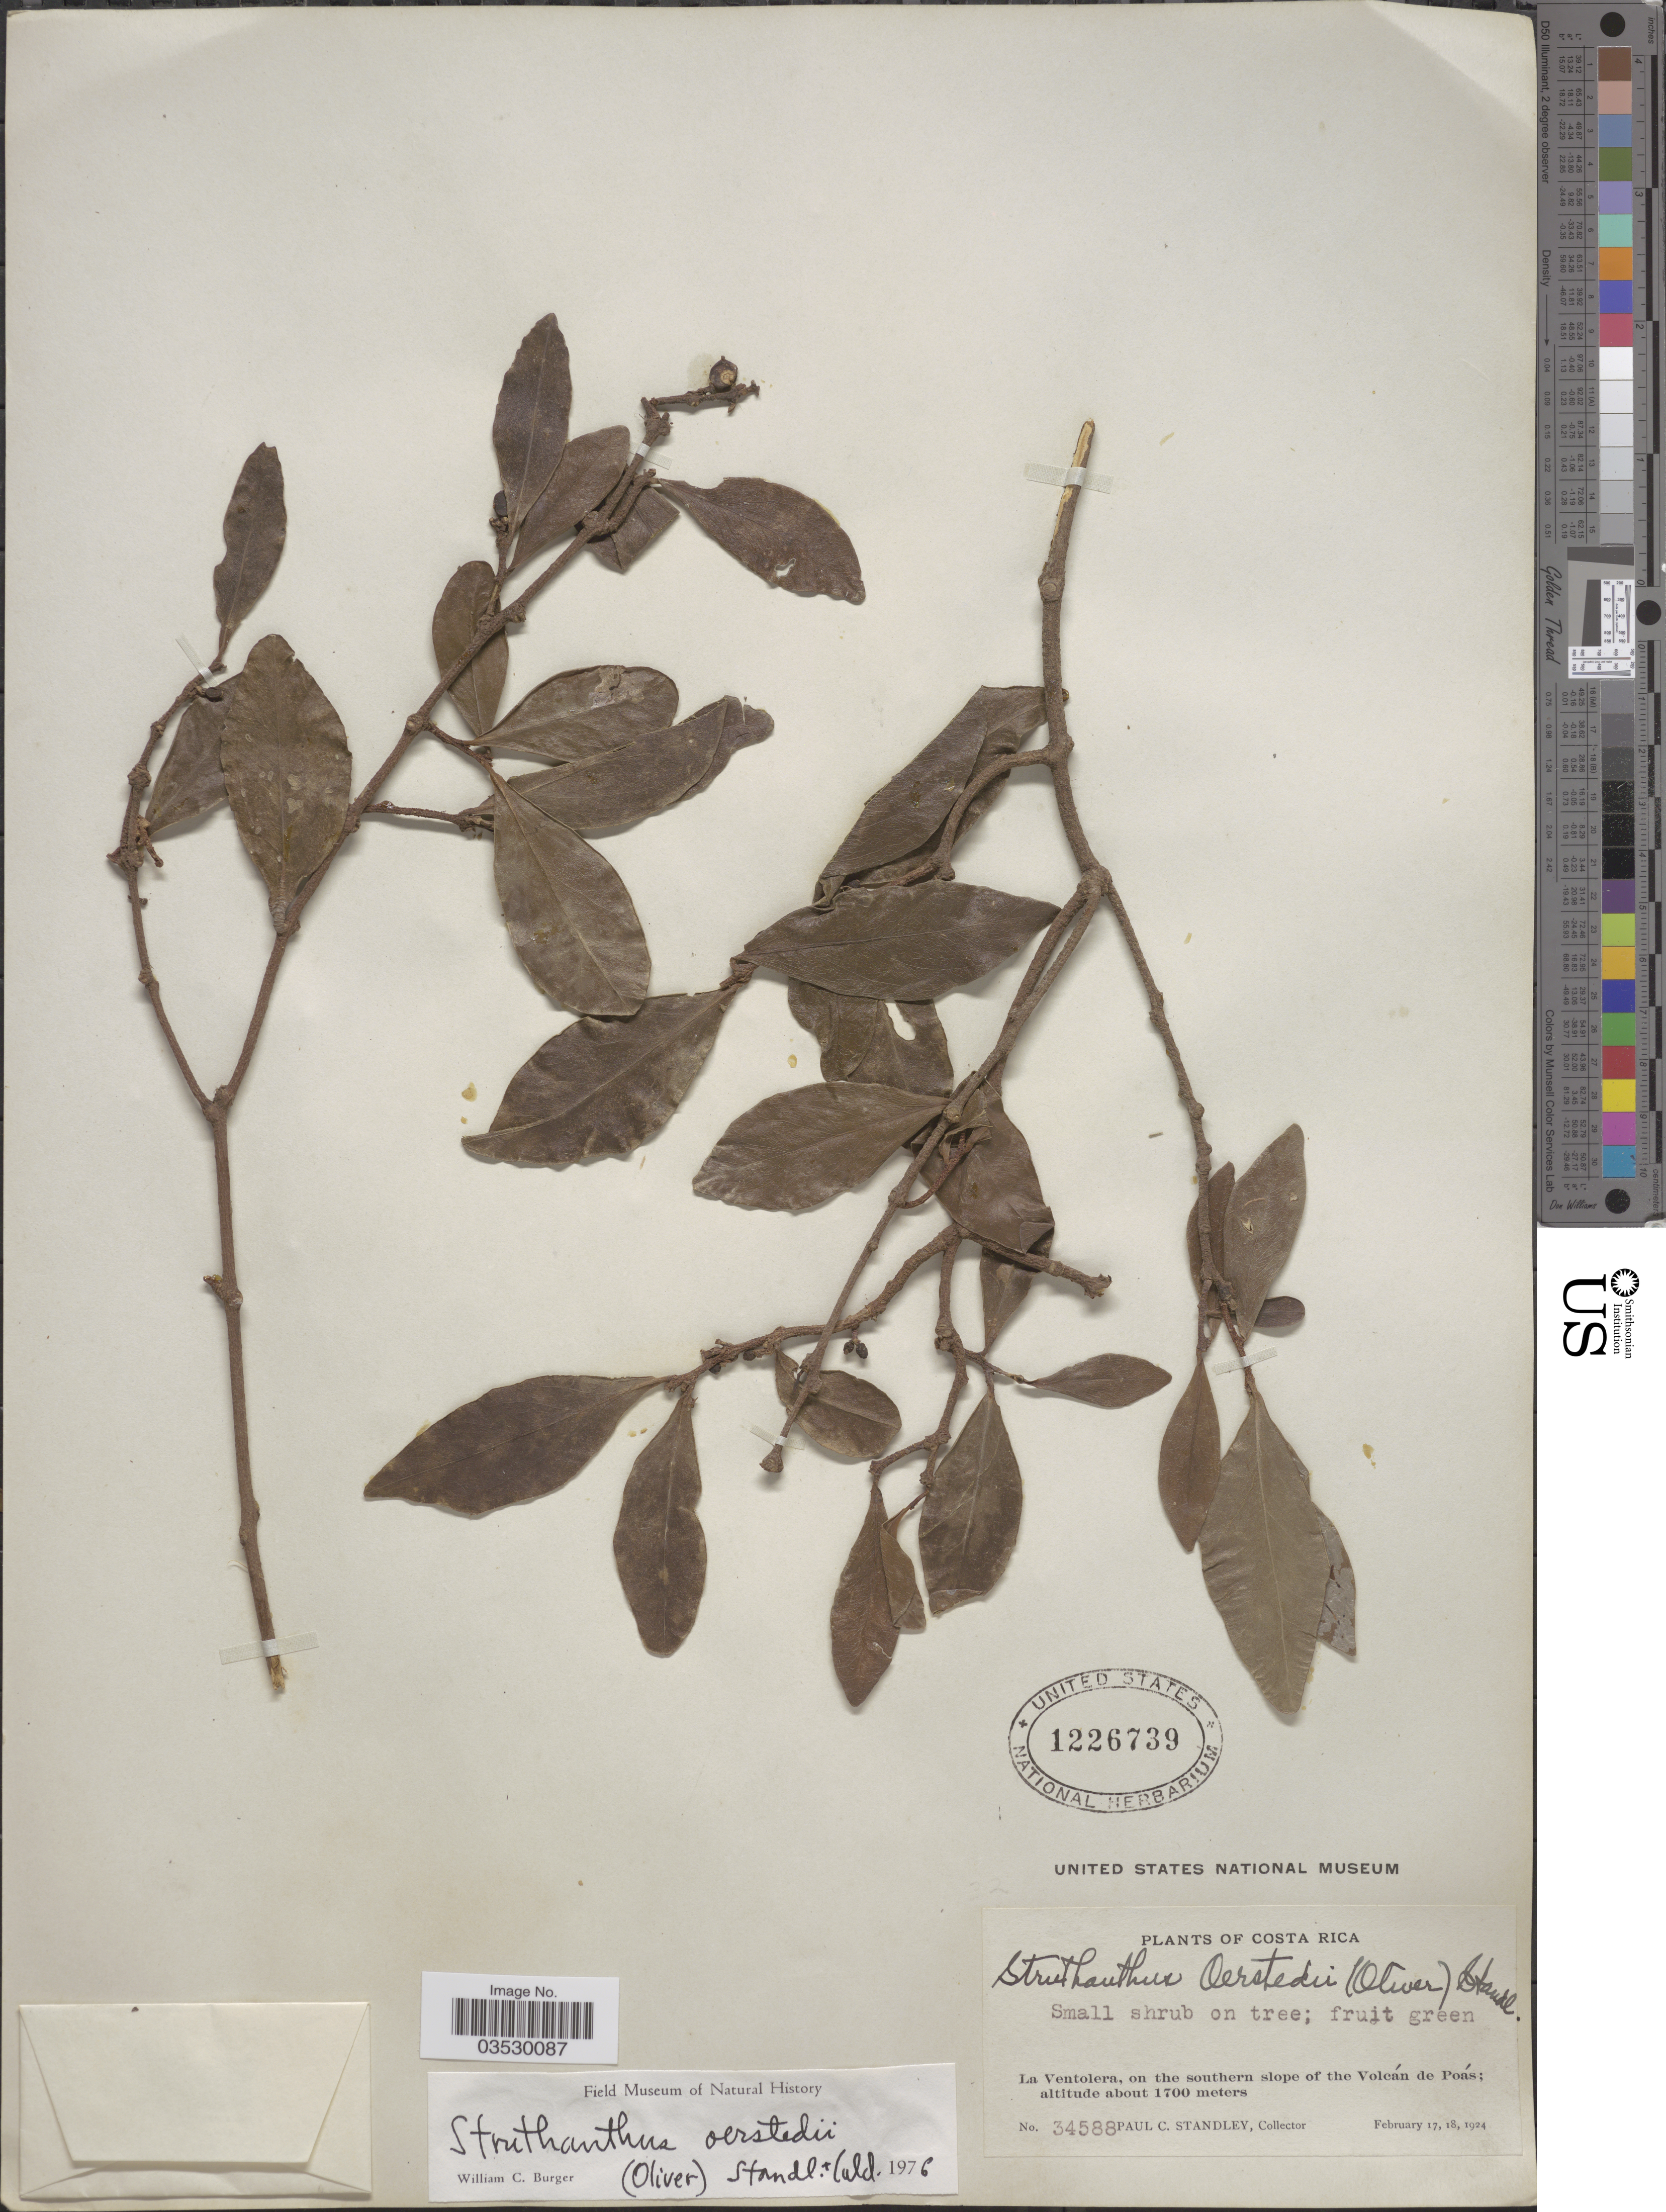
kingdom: Plantae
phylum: Tracheophyta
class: Magnoliopsida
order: Santalales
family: Loranthaceae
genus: Struthanthus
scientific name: Struthanthus oerstedii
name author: Standl.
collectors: P. C. Standley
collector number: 34588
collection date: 1924-02-17/1924-02-18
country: Costa Rica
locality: La Ventolera, on the southern slope of the Volcán de Poás.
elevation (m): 1700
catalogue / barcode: US 1226739